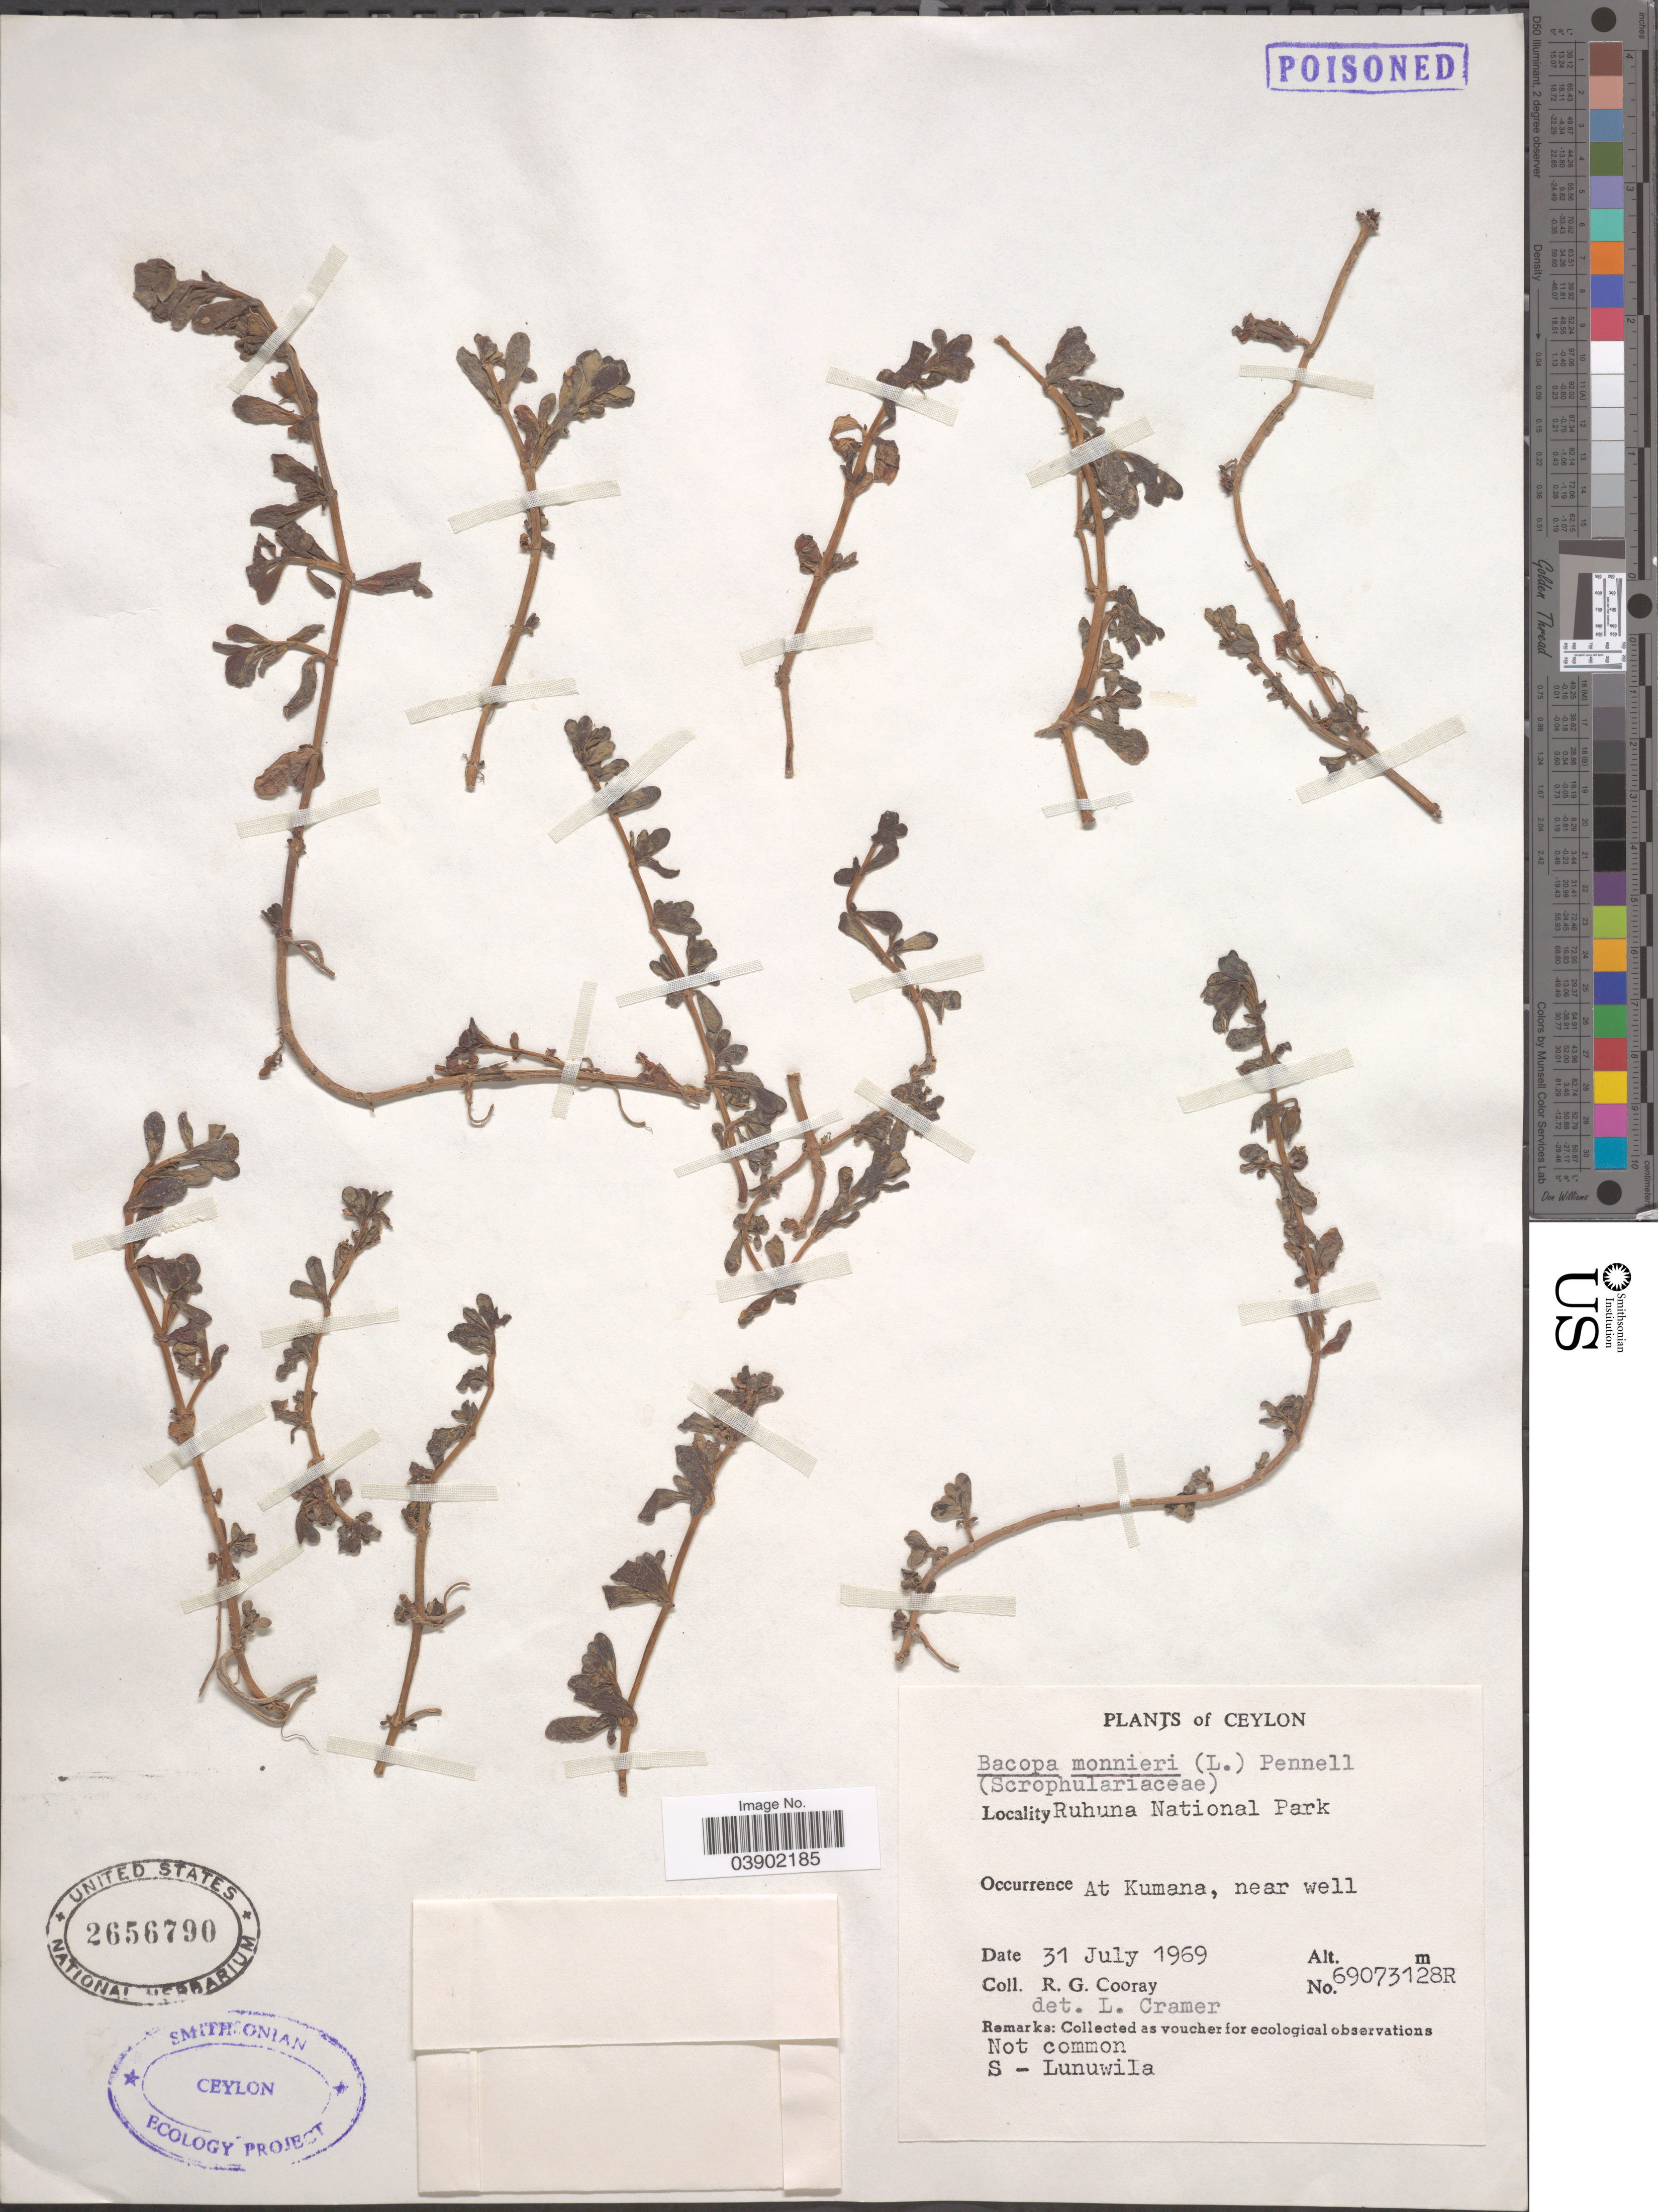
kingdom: Plantae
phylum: Tracheophyta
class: Magnoliopsida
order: Lamiales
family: Plantaginaceae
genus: Bacopa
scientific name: Bacopa monnieri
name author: (L.) Wettst.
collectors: R. Cooray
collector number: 69073128R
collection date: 1969-07-31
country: Sri Lanka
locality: Ceylon. Ruhuna National Park. At Kumana, near well.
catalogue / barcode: US 2656790